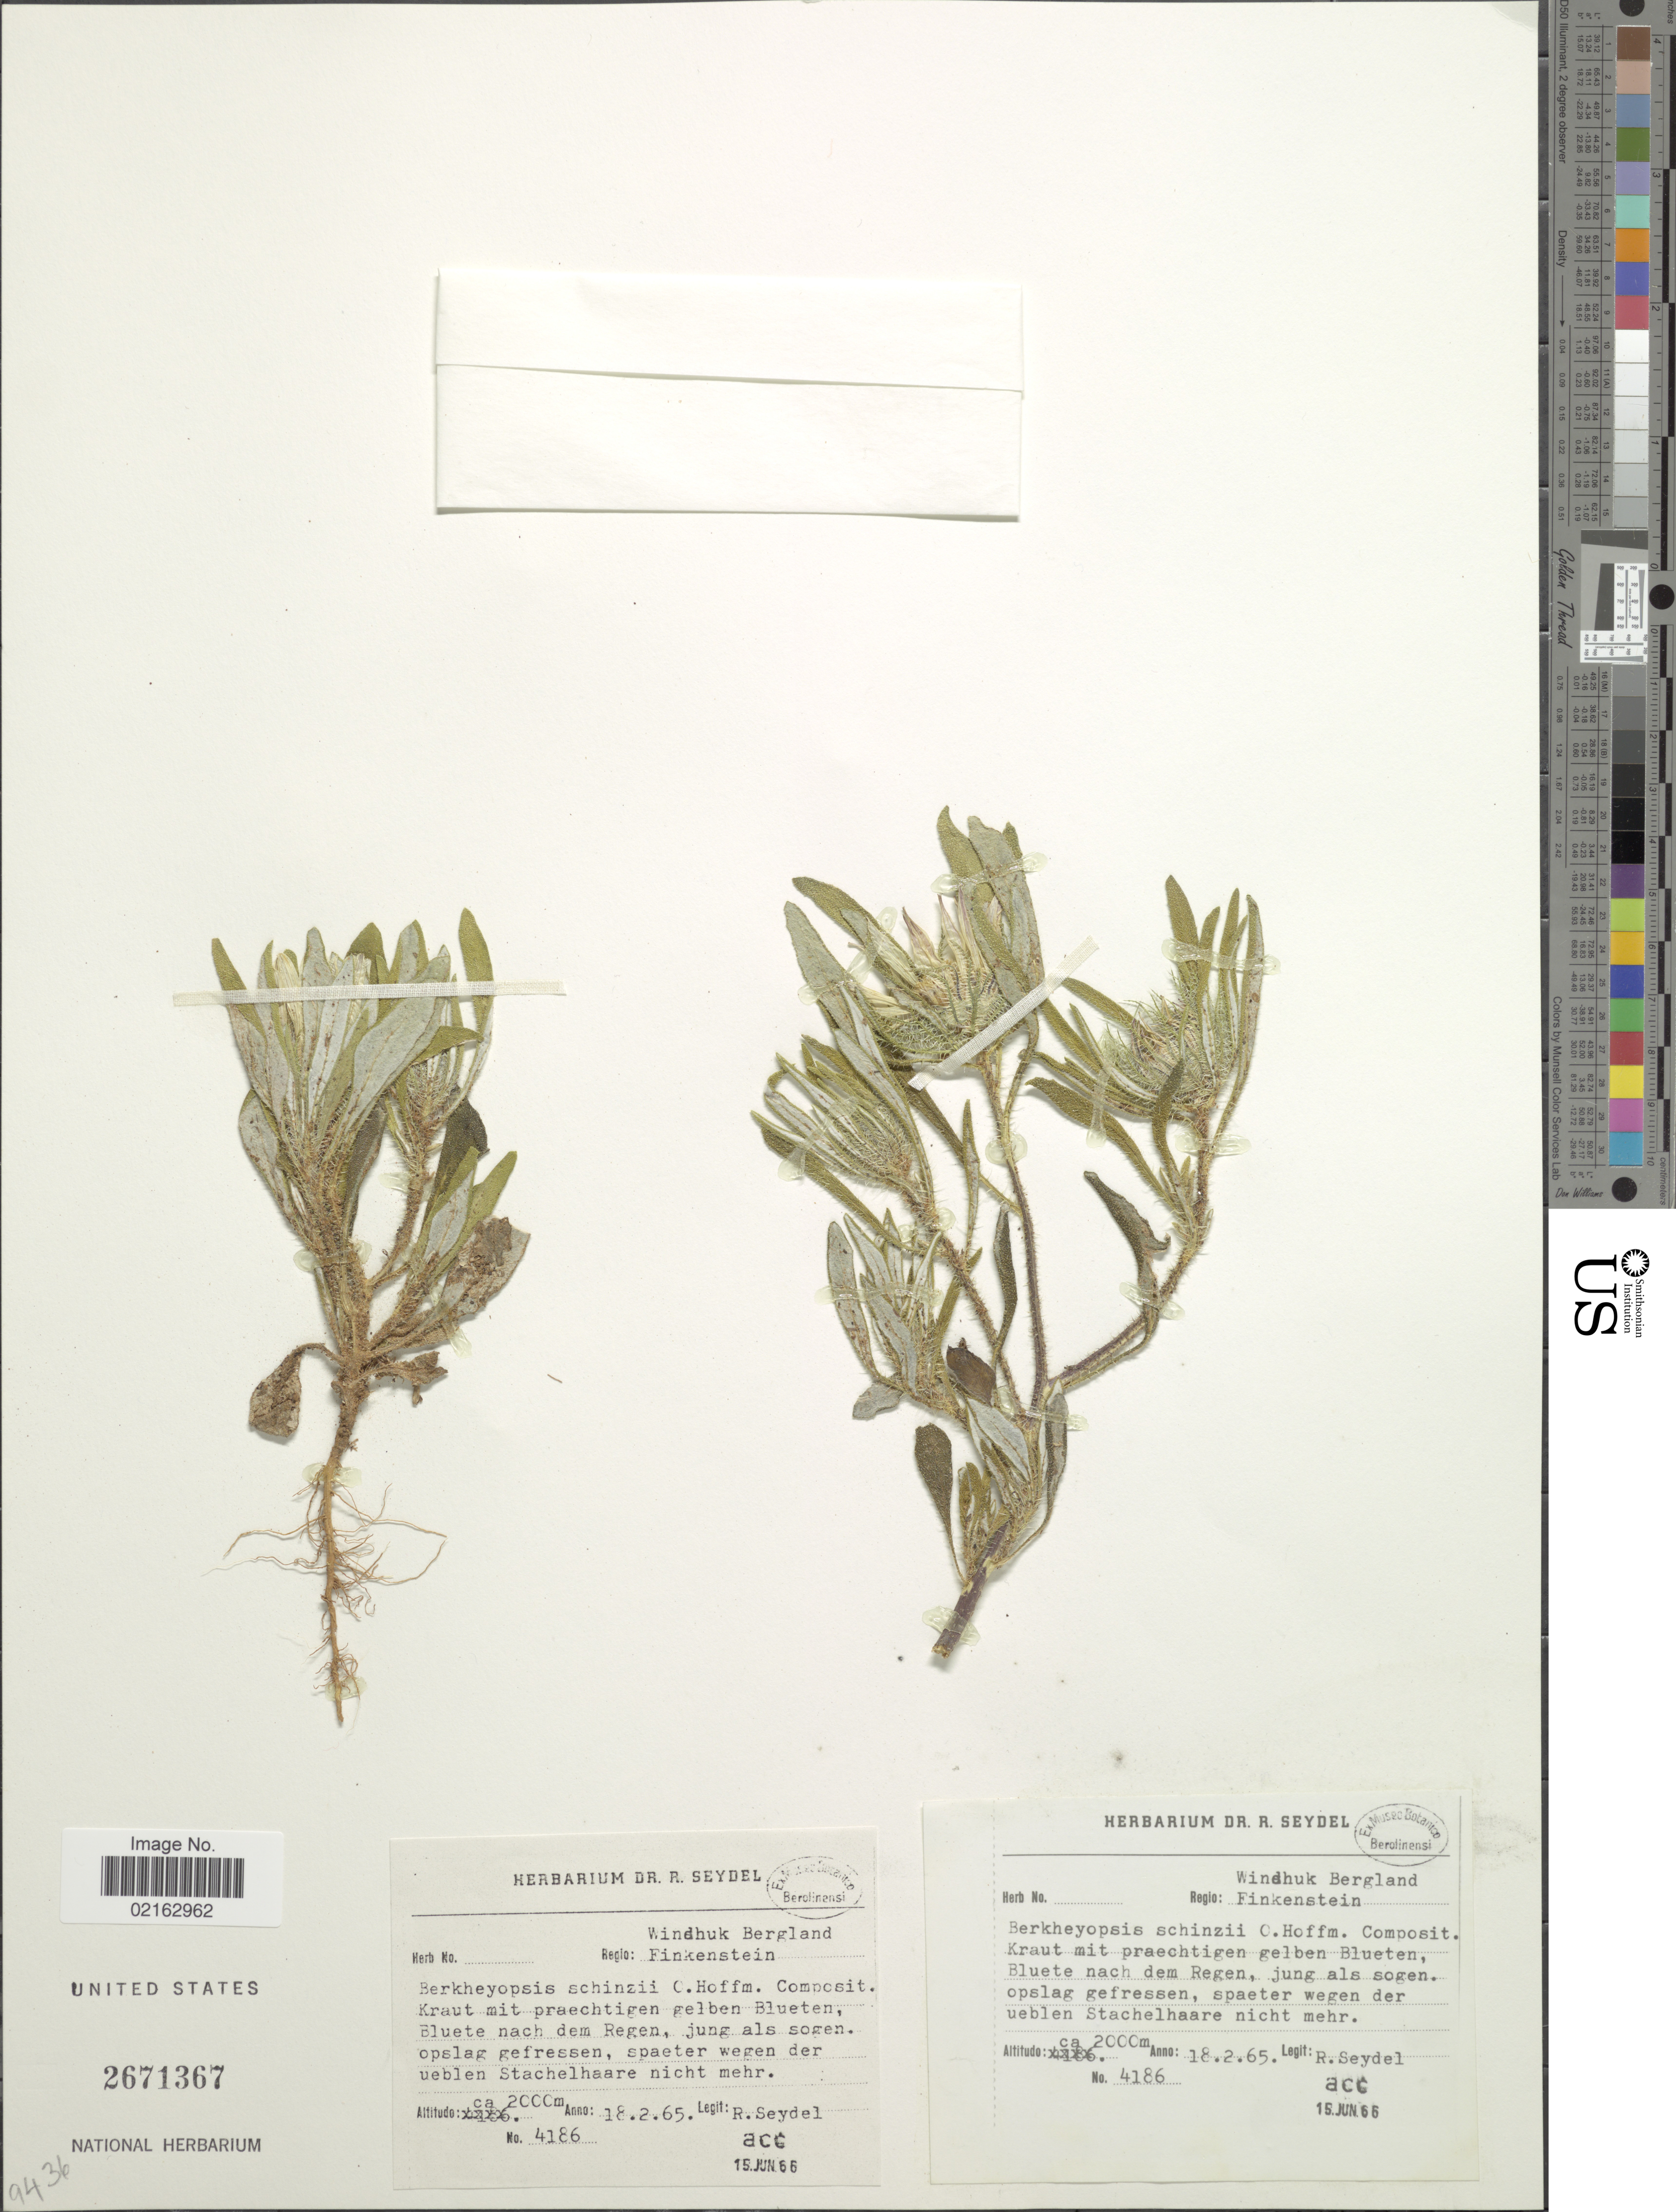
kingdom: Plantae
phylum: Tracheophyta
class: Magnoliopsida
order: Asterales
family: Asteraceae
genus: Hirpicium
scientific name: Hirpicium gorterioides subsp. schinzii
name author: (O. Hoffm.) Roessler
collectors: R. Seydel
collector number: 4186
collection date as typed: Transcribed d/m/y: 18/2/65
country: Austria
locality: Windhuk Bergland. Finkenstein.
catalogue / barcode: US 2671367